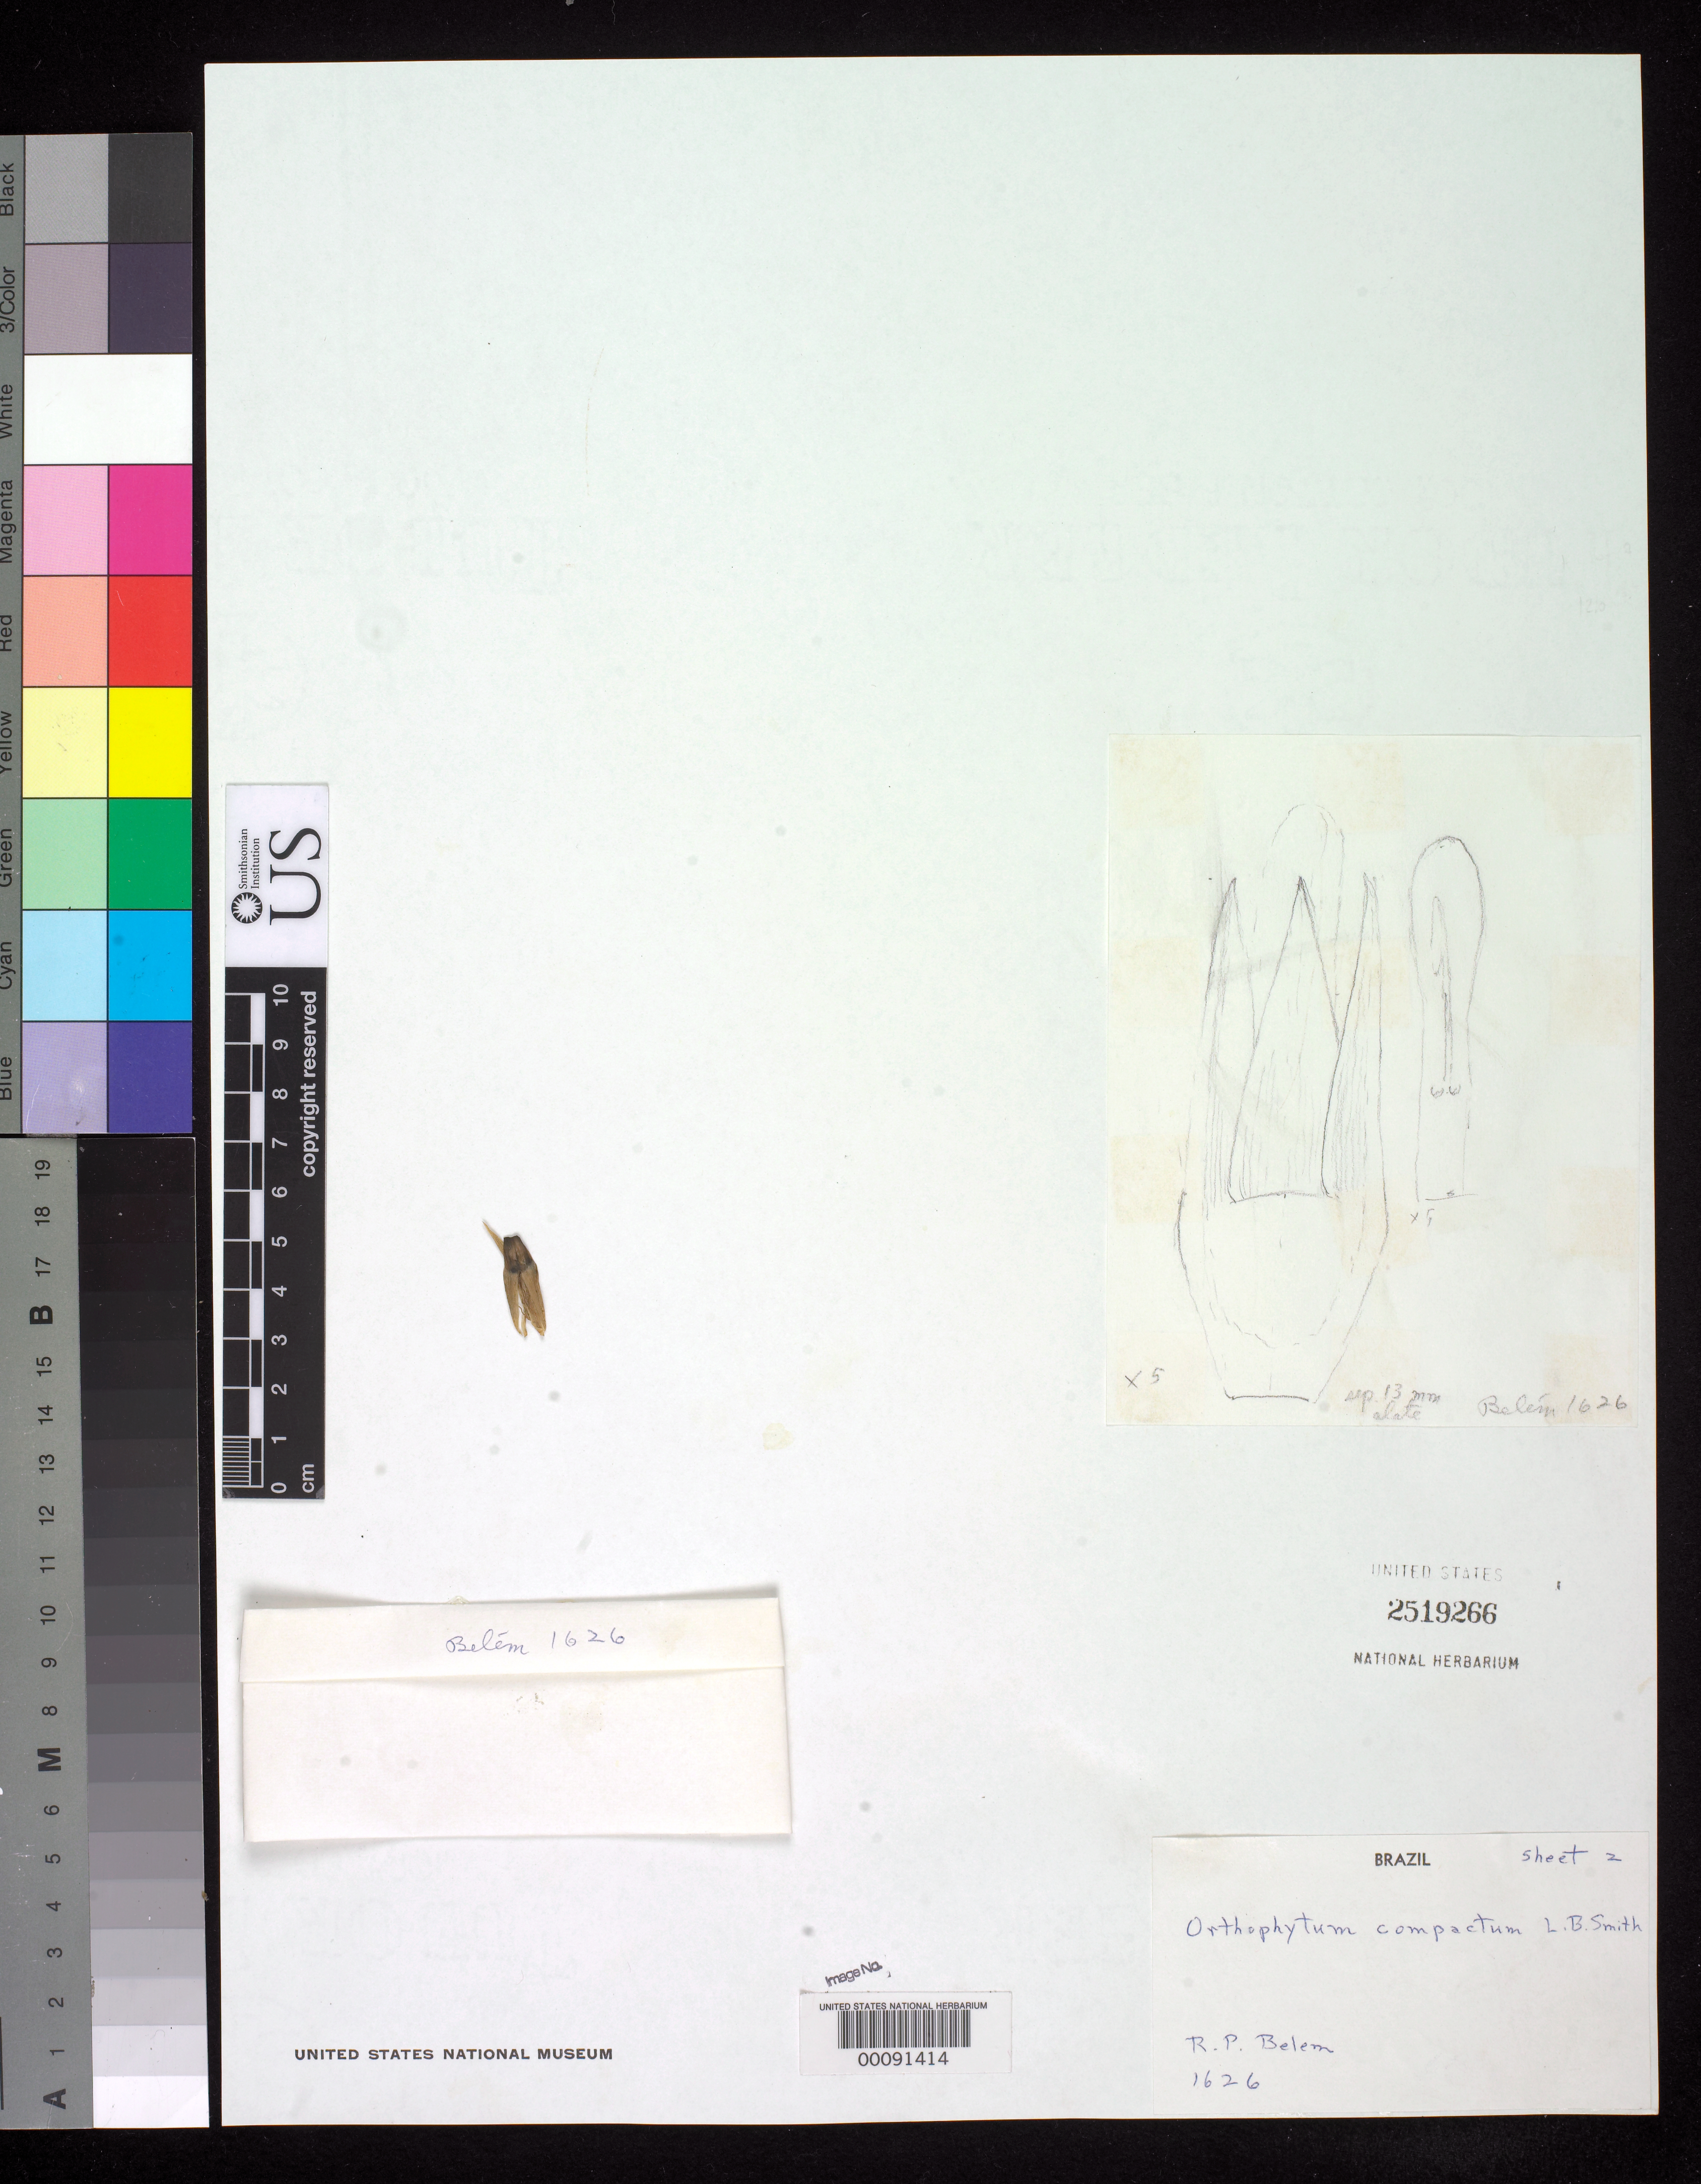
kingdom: Plantae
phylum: Tracheophyta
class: Liliopsida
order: Poales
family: Bromeliaceae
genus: Orthophytum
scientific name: Orthophytum compactum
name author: L.B. Sm.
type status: Holotype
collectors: R. P. Belém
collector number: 1626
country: Brazil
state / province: Minas Gerais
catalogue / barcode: US 2519266